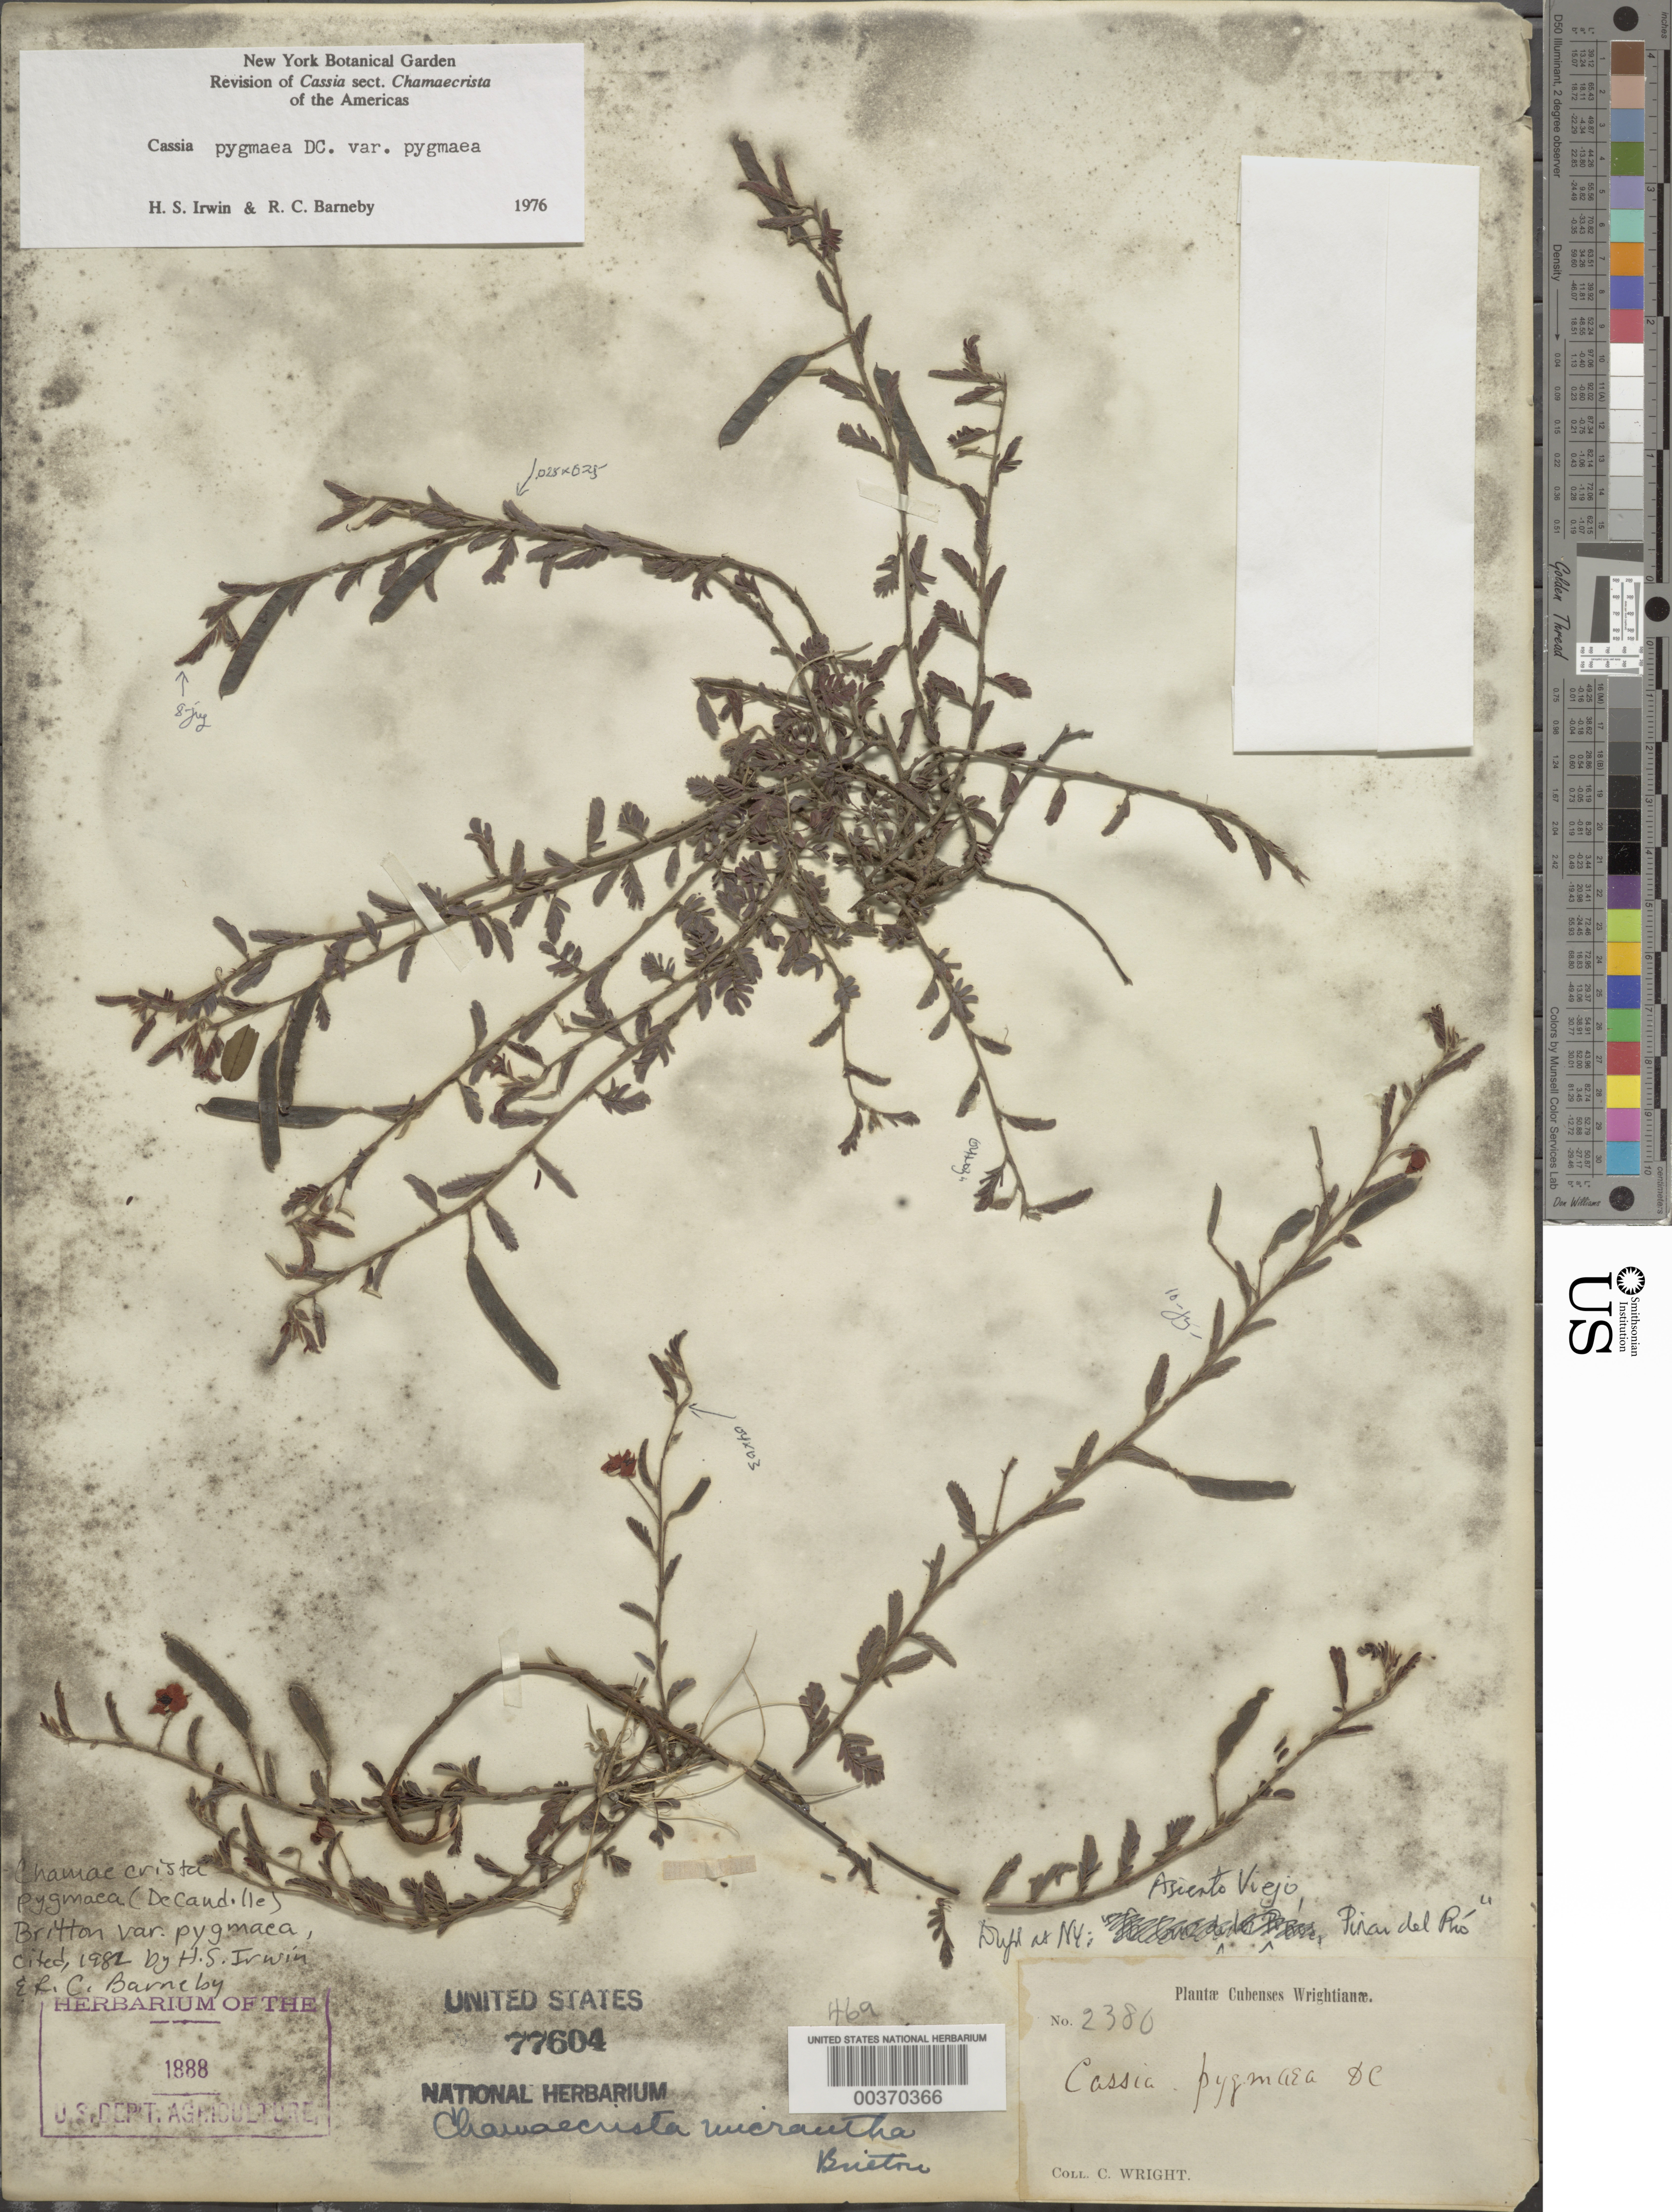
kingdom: Plantae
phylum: Tracheophyta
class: Magnoliopsida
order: Fabales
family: Fabaceae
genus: Chamaecrista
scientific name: Chamaecrista pygmaea var. pygmaea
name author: Britton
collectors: C. Wright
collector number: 2380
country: Cuba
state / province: Pinar del Río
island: Greater Antilles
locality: Asiento Viejo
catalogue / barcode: US 77604